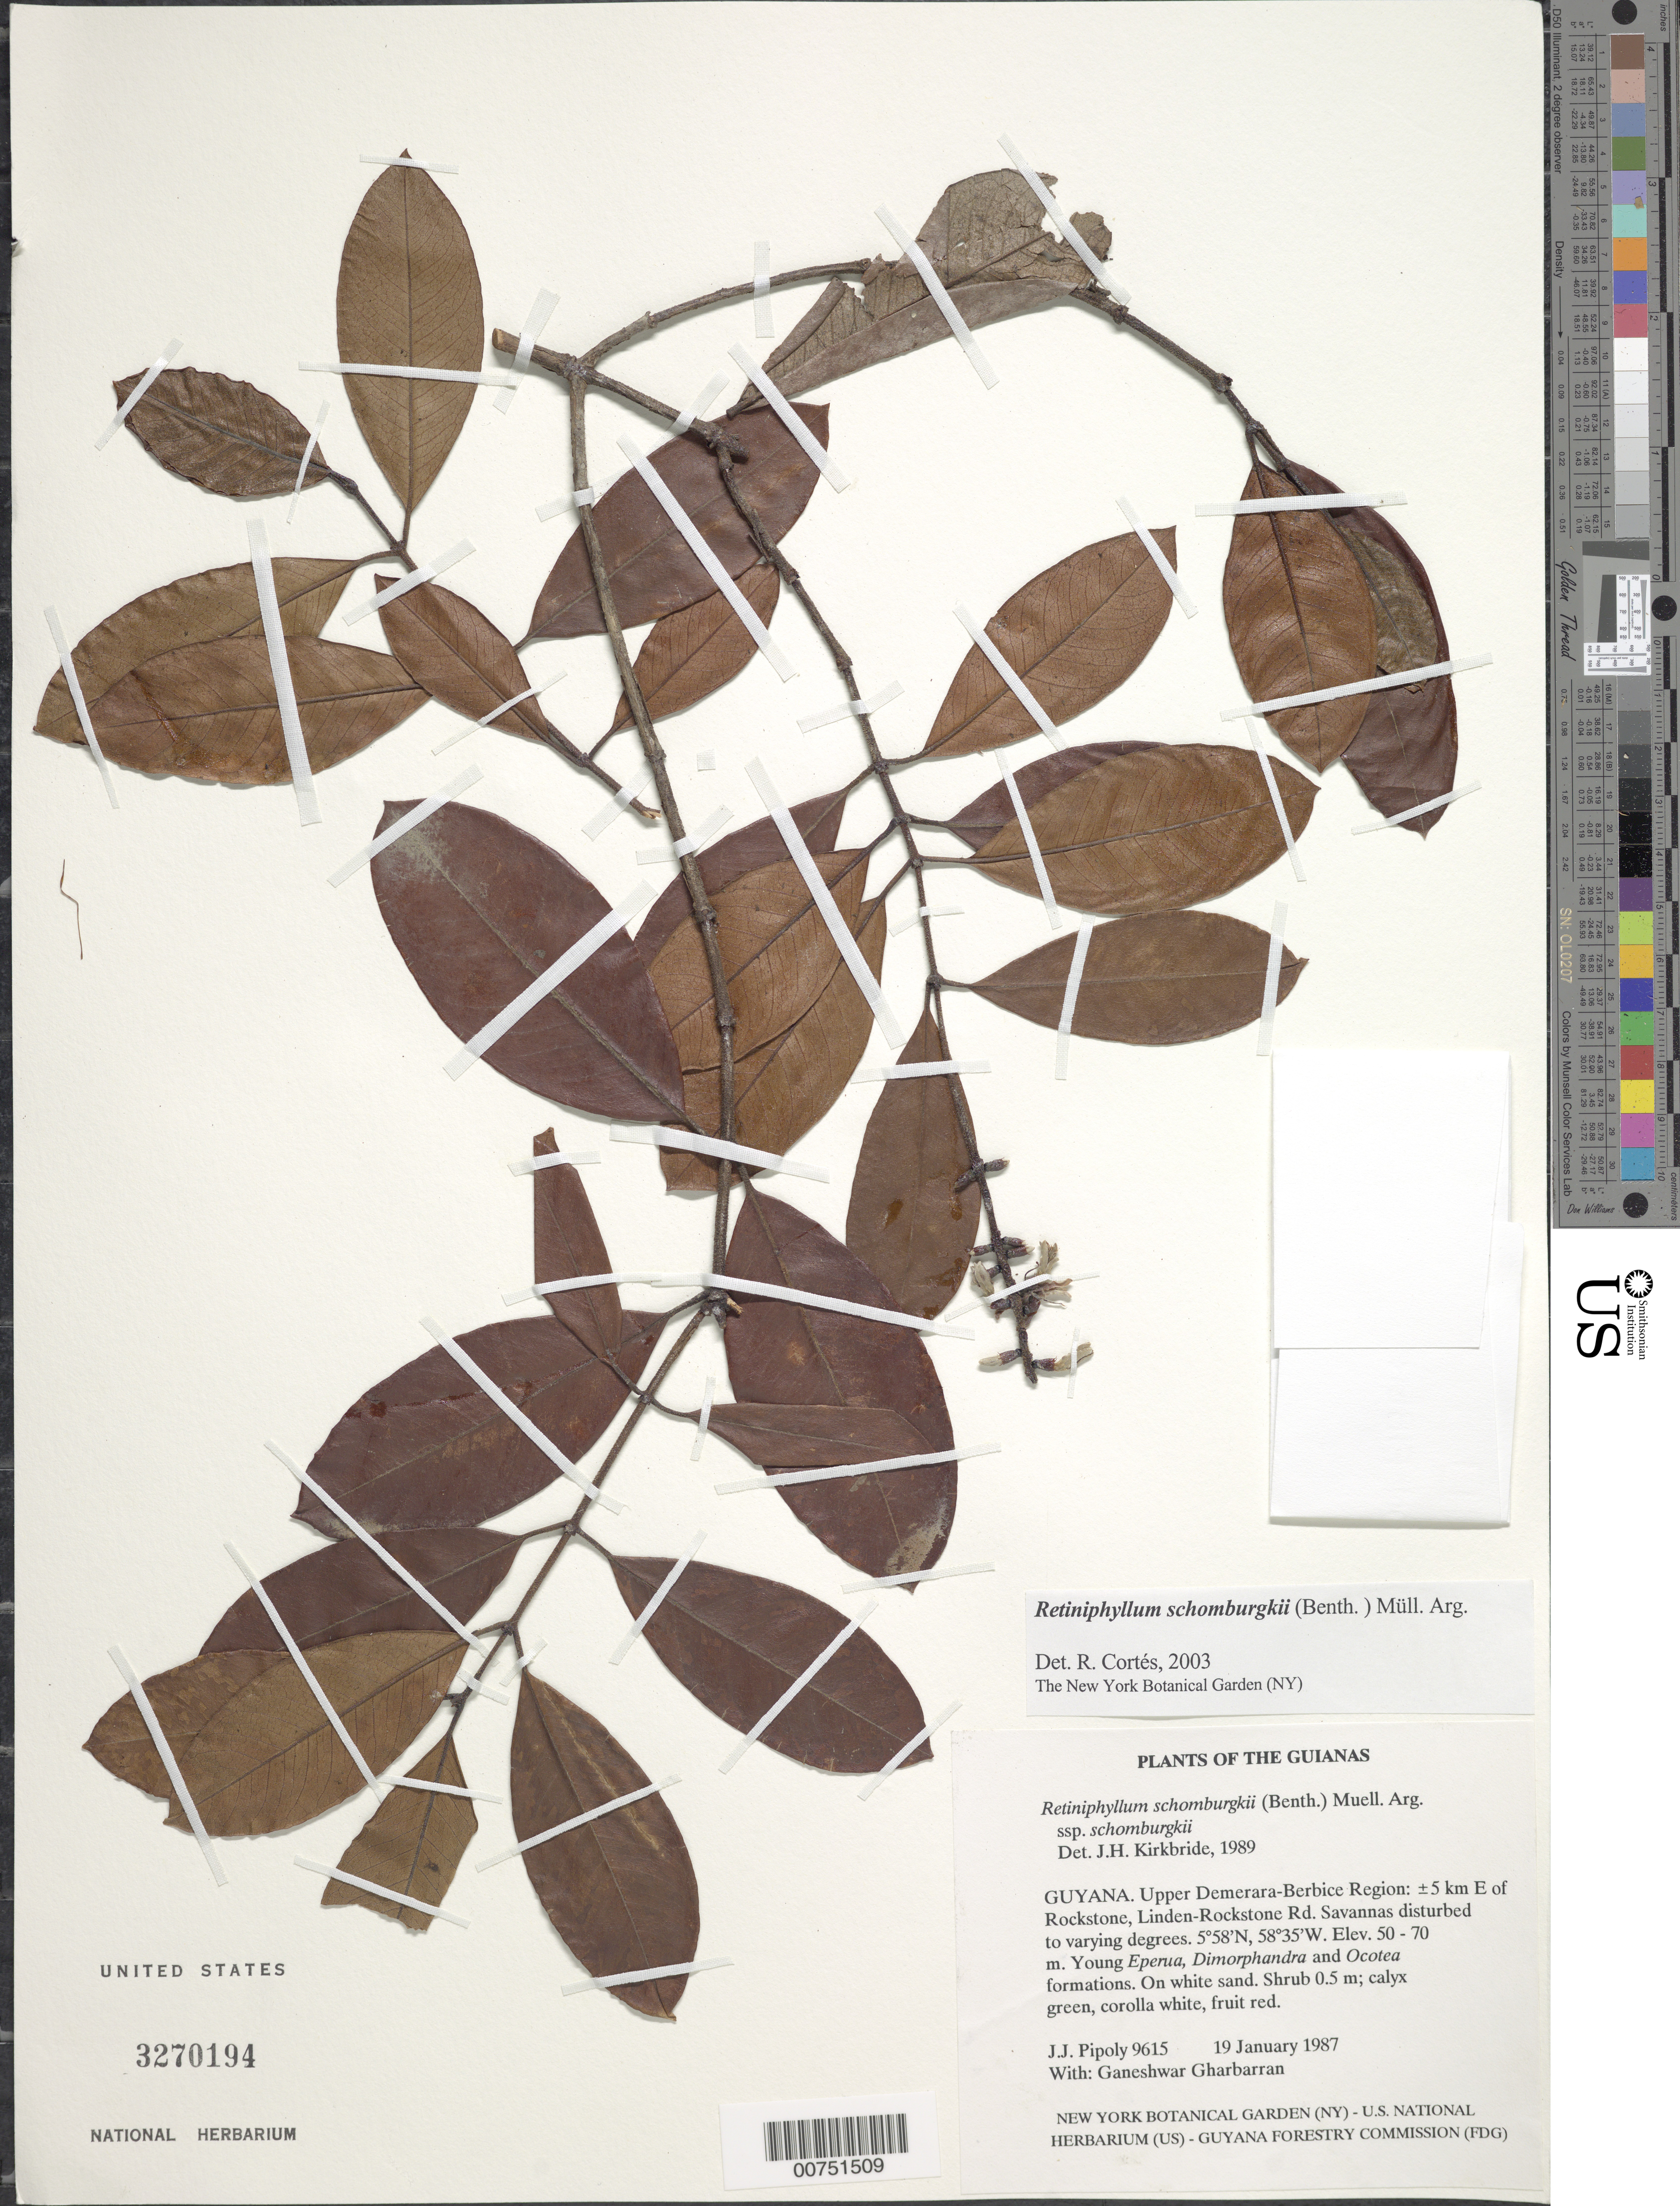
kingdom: Plantae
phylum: Tracheophyta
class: Magnoliopsida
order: Gentianales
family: Rubiaceae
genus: Retiniphyllum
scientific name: Retiniphyllum schomburgkii subsp. schomburgkii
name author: (Benth.) Müll. Arg.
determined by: Cortes R., G.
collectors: J. J. Pipoly & G. Gharbarran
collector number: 9615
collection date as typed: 19 January 1987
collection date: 1987-01-19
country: Guyana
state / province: U. Demerara-Berbice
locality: ±5 km E of Rockstone, Linden-Rockstone Rd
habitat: Savannas disturbed to varying degrees. Young Eperua, Dimorphandra and Ocotea formations. On white sand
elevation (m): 50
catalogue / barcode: US 3270194